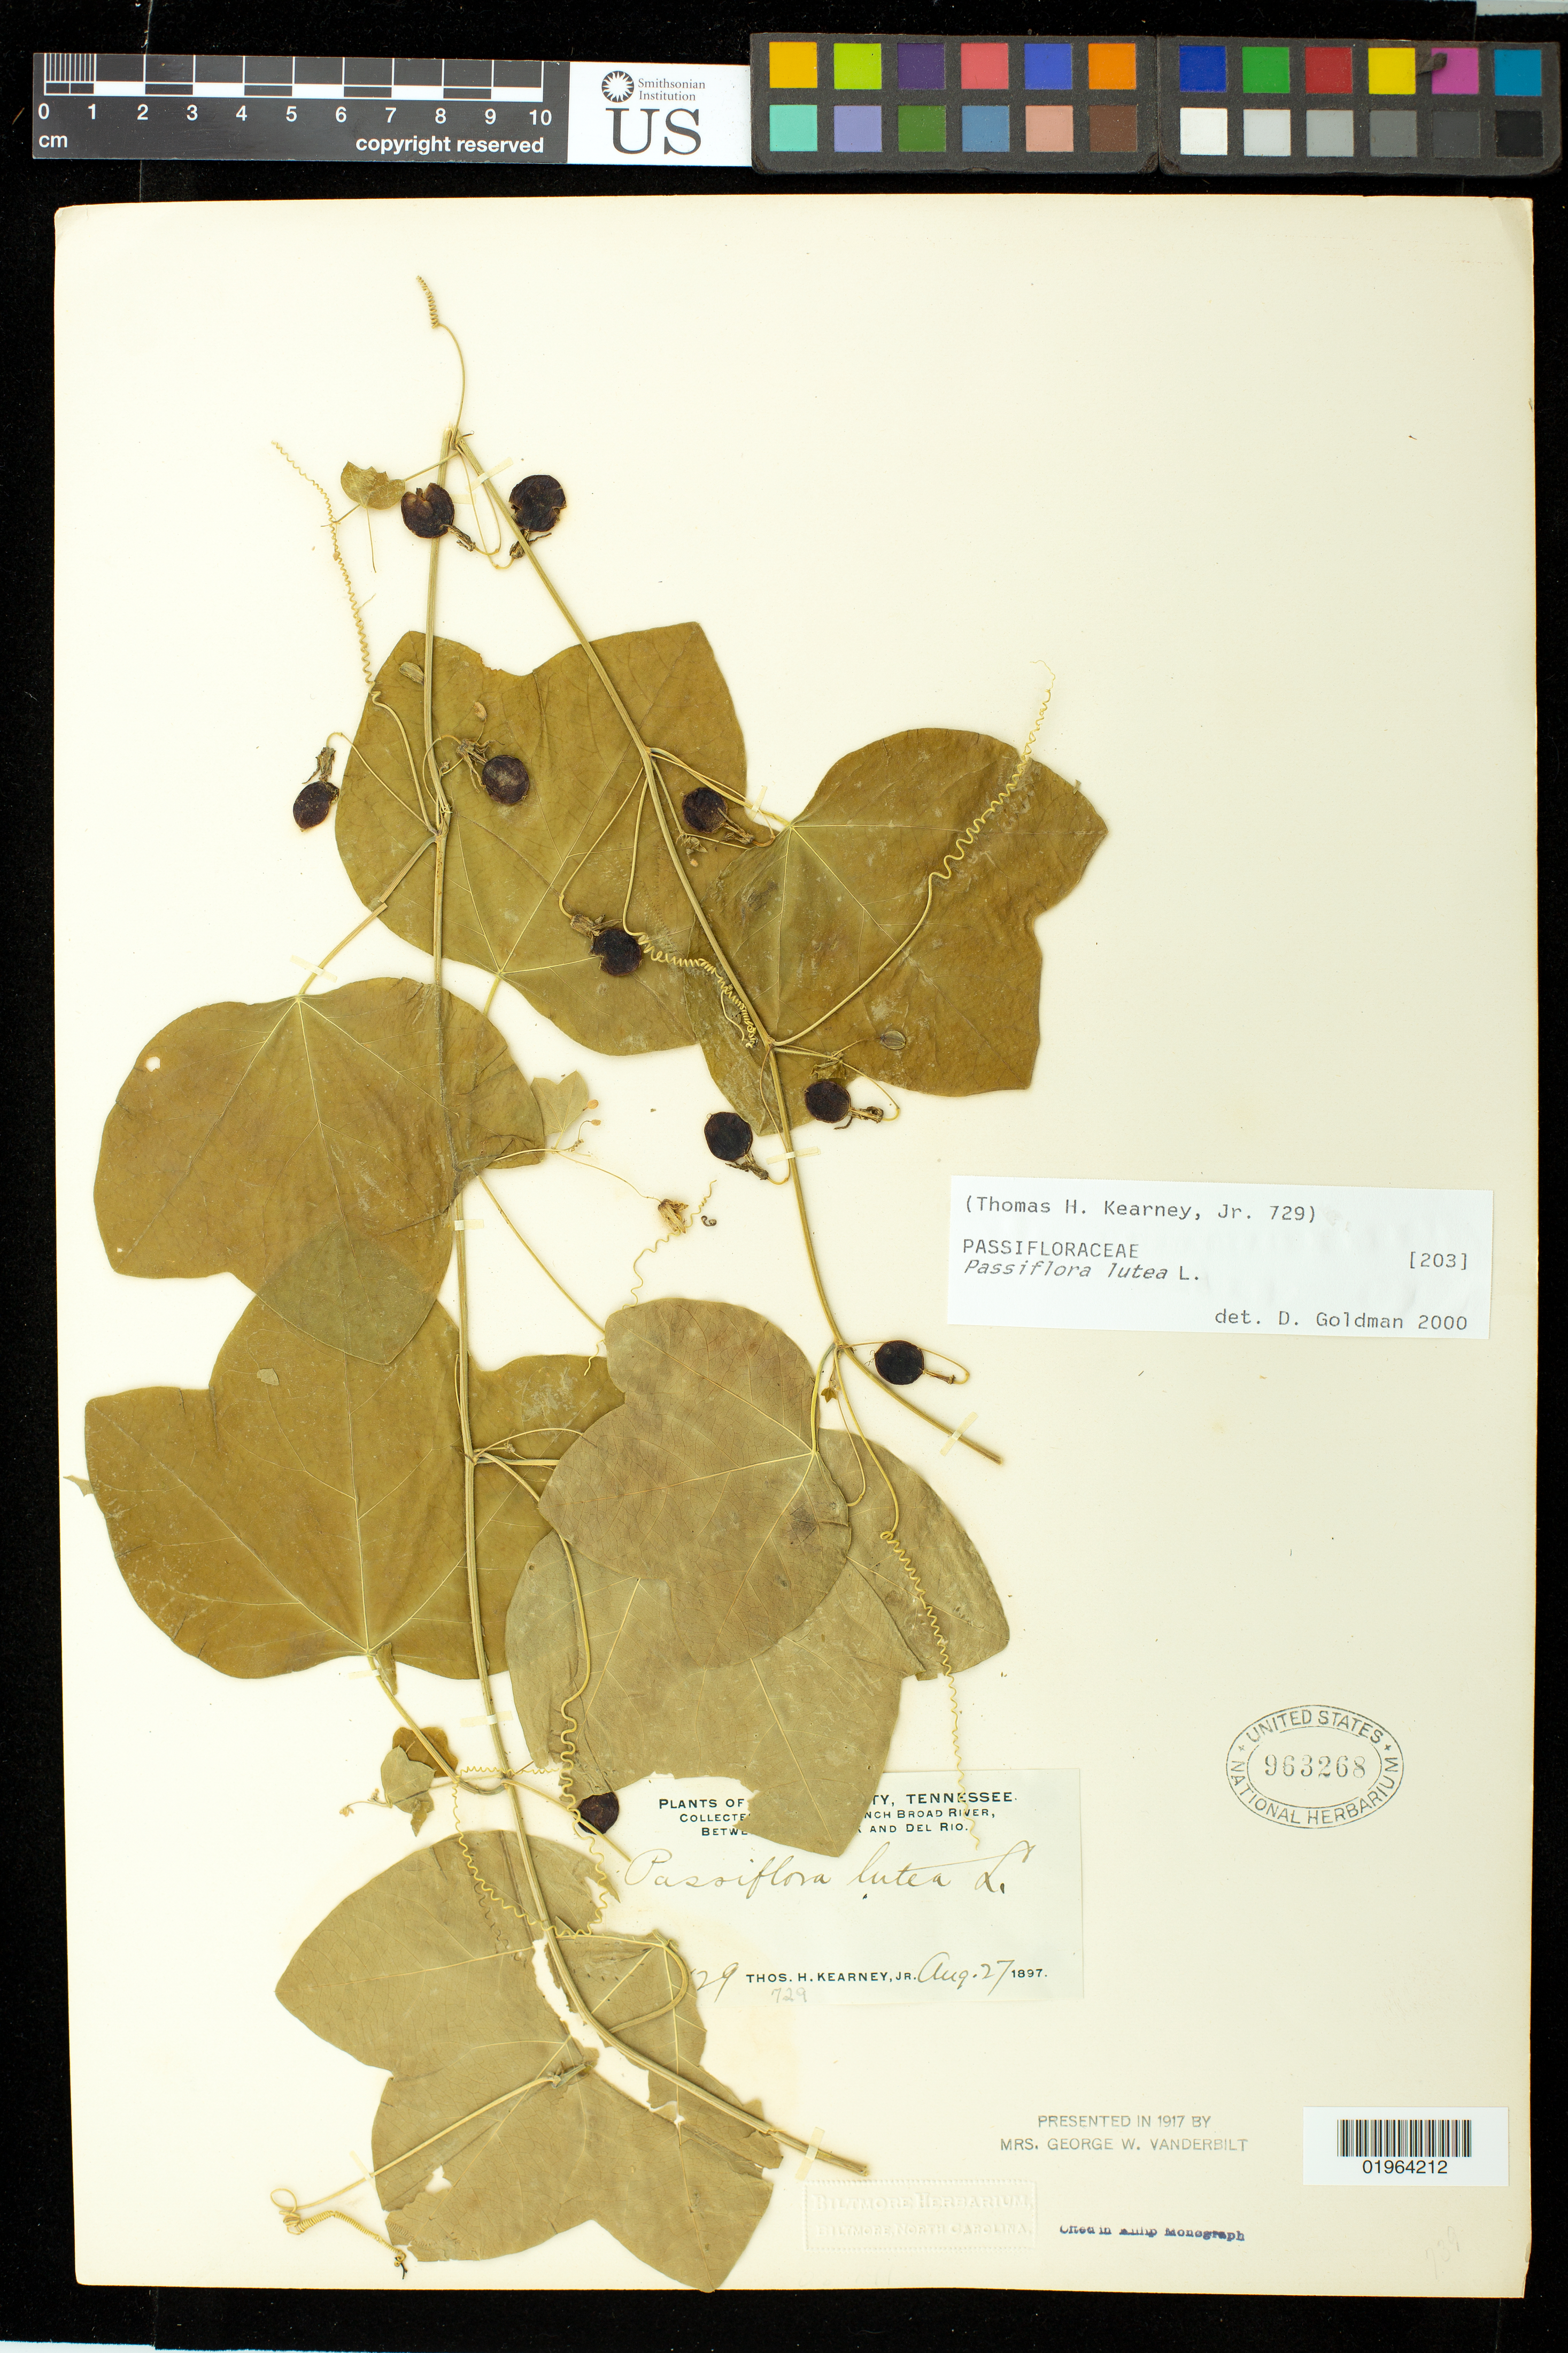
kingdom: Plantae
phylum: Tracheophyta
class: Magnoliopsida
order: Malpighiales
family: Passifloraceae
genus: Passiflora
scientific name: Passiflora lutea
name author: L.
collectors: T. H. Kearney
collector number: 729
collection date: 1897-08-27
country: United States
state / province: Tennessee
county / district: Cocke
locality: French Broad River, between Paint Rock and Del Rio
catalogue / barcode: US 963268